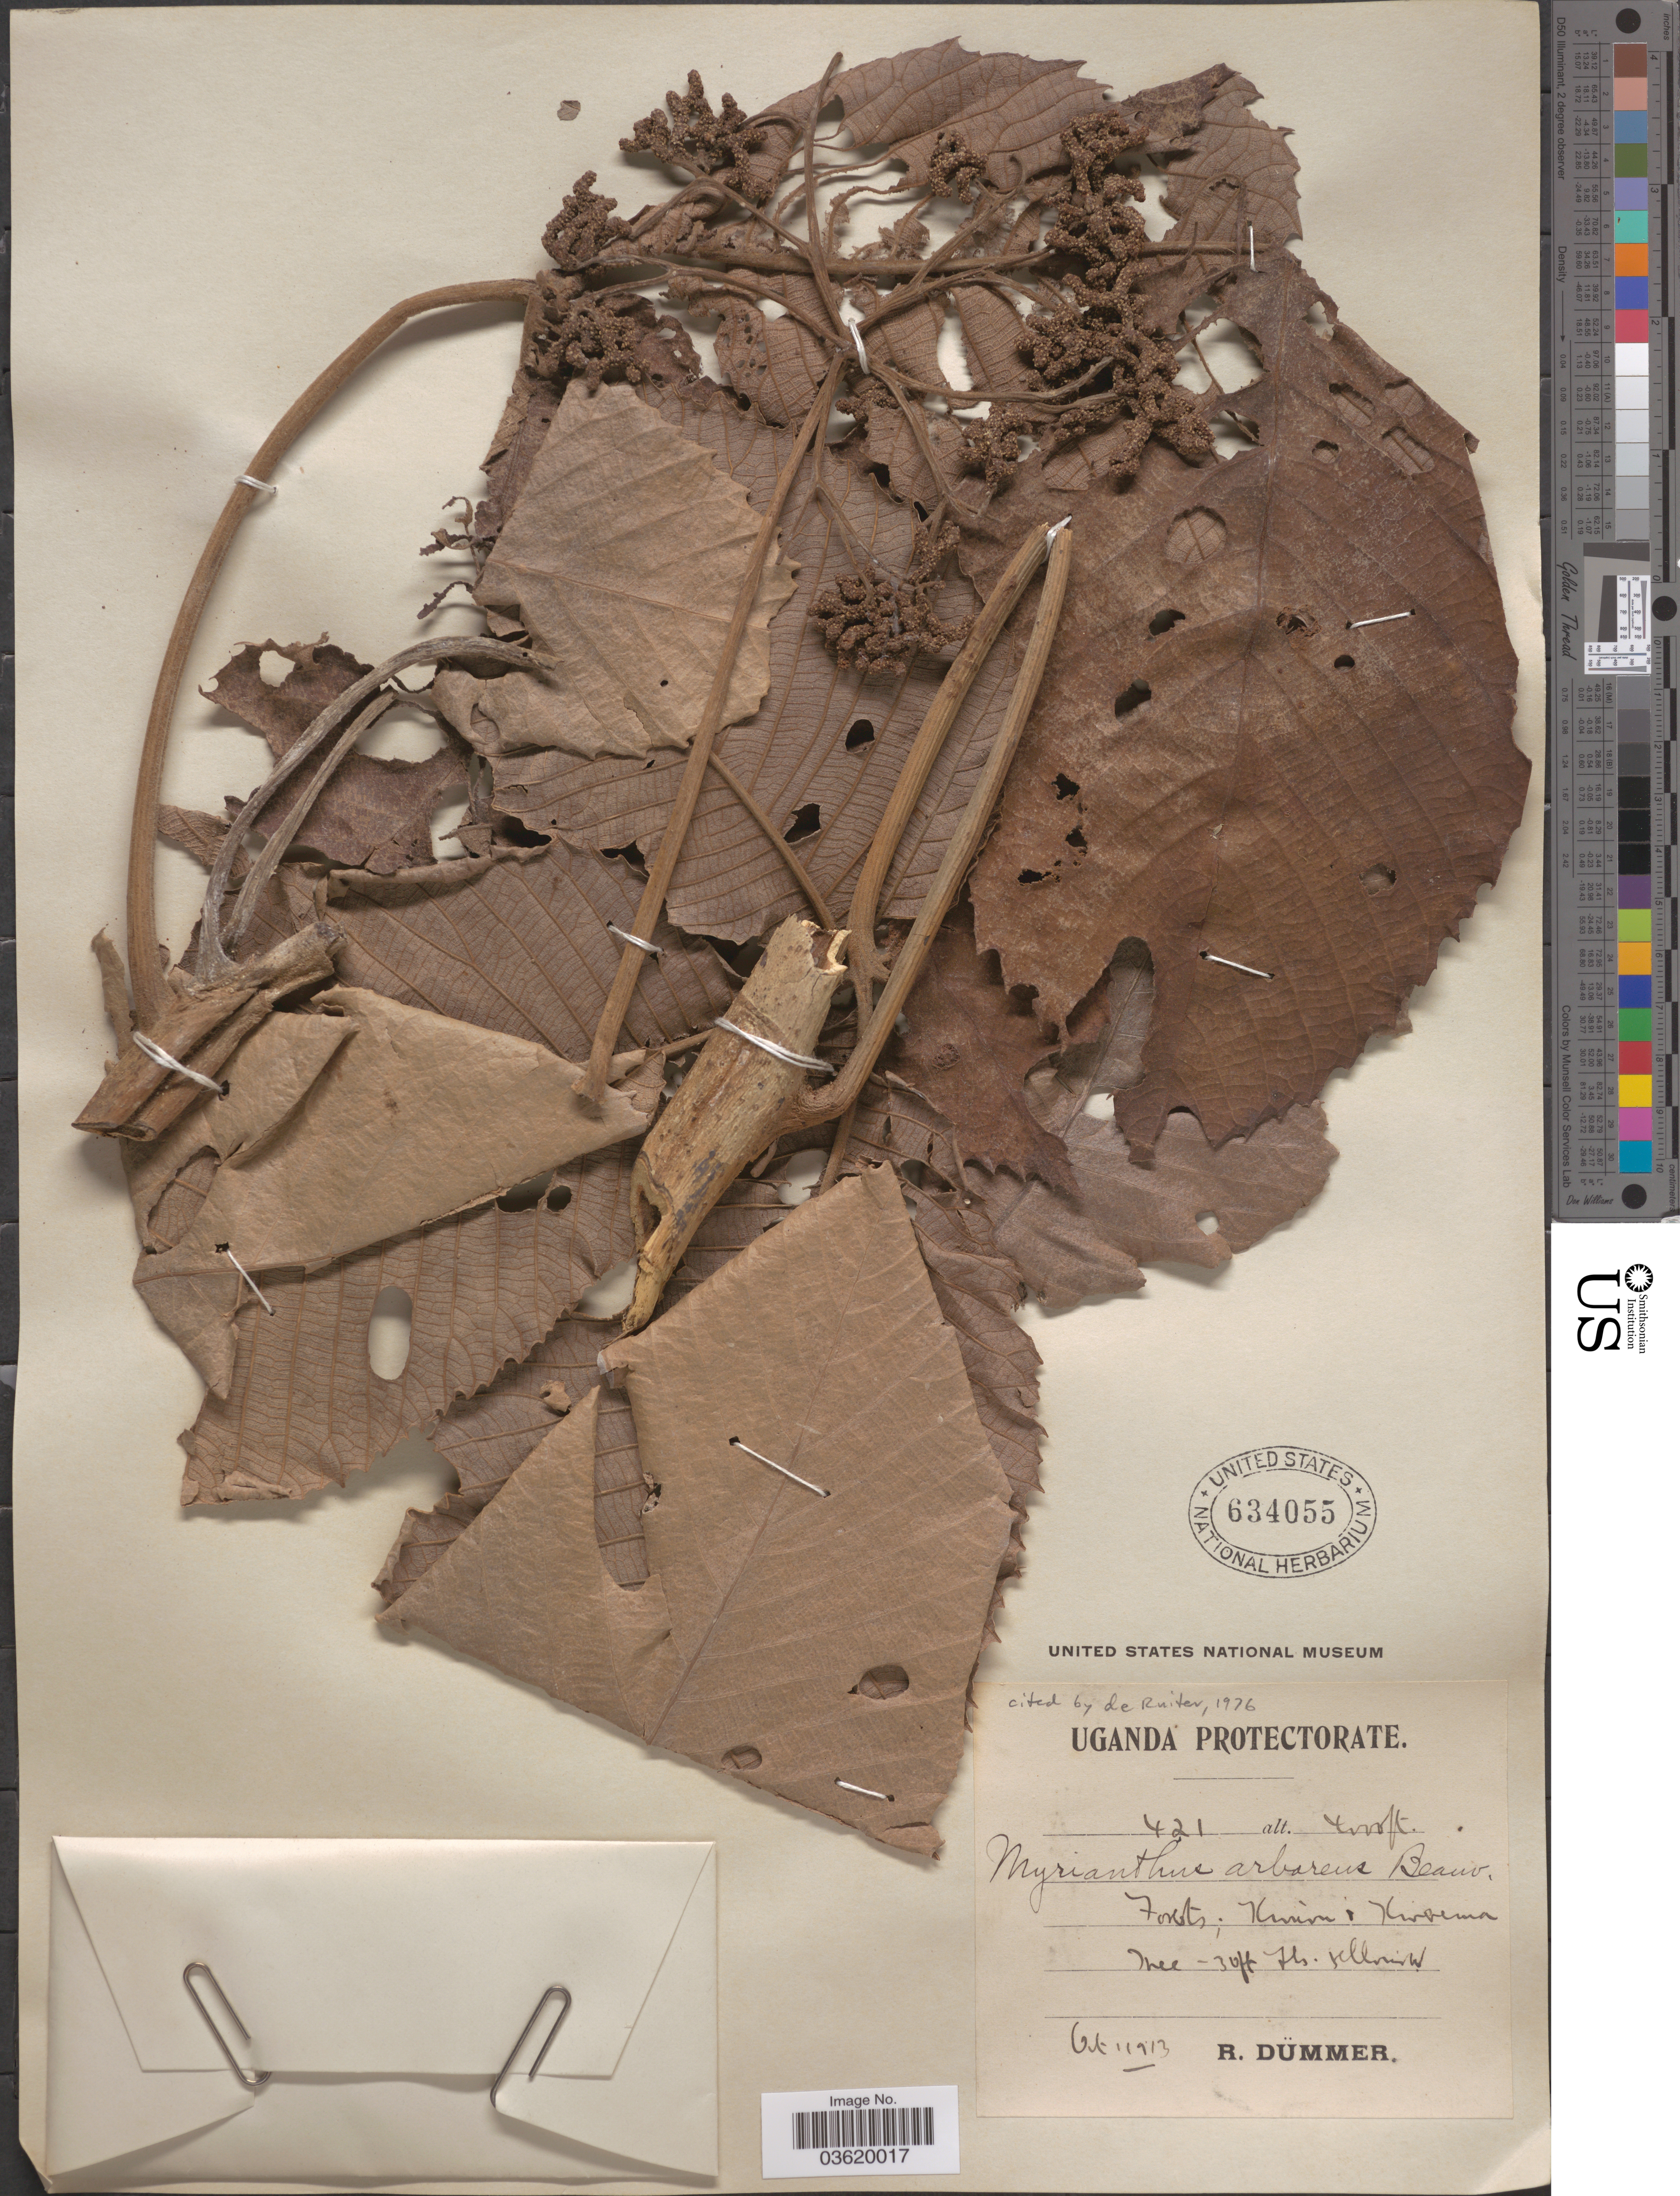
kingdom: Plantae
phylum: Tracheophyta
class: Magnoliopsida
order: Rosales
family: Urticaceae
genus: Myrianthus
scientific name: Myrianthus arboreus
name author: P. Beauv.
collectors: R. Dümmer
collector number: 421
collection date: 1913-10-01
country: Uganda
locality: Uganda Protectorate. Kivivu, Kivbema.*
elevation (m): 1219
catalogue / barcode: US 634055